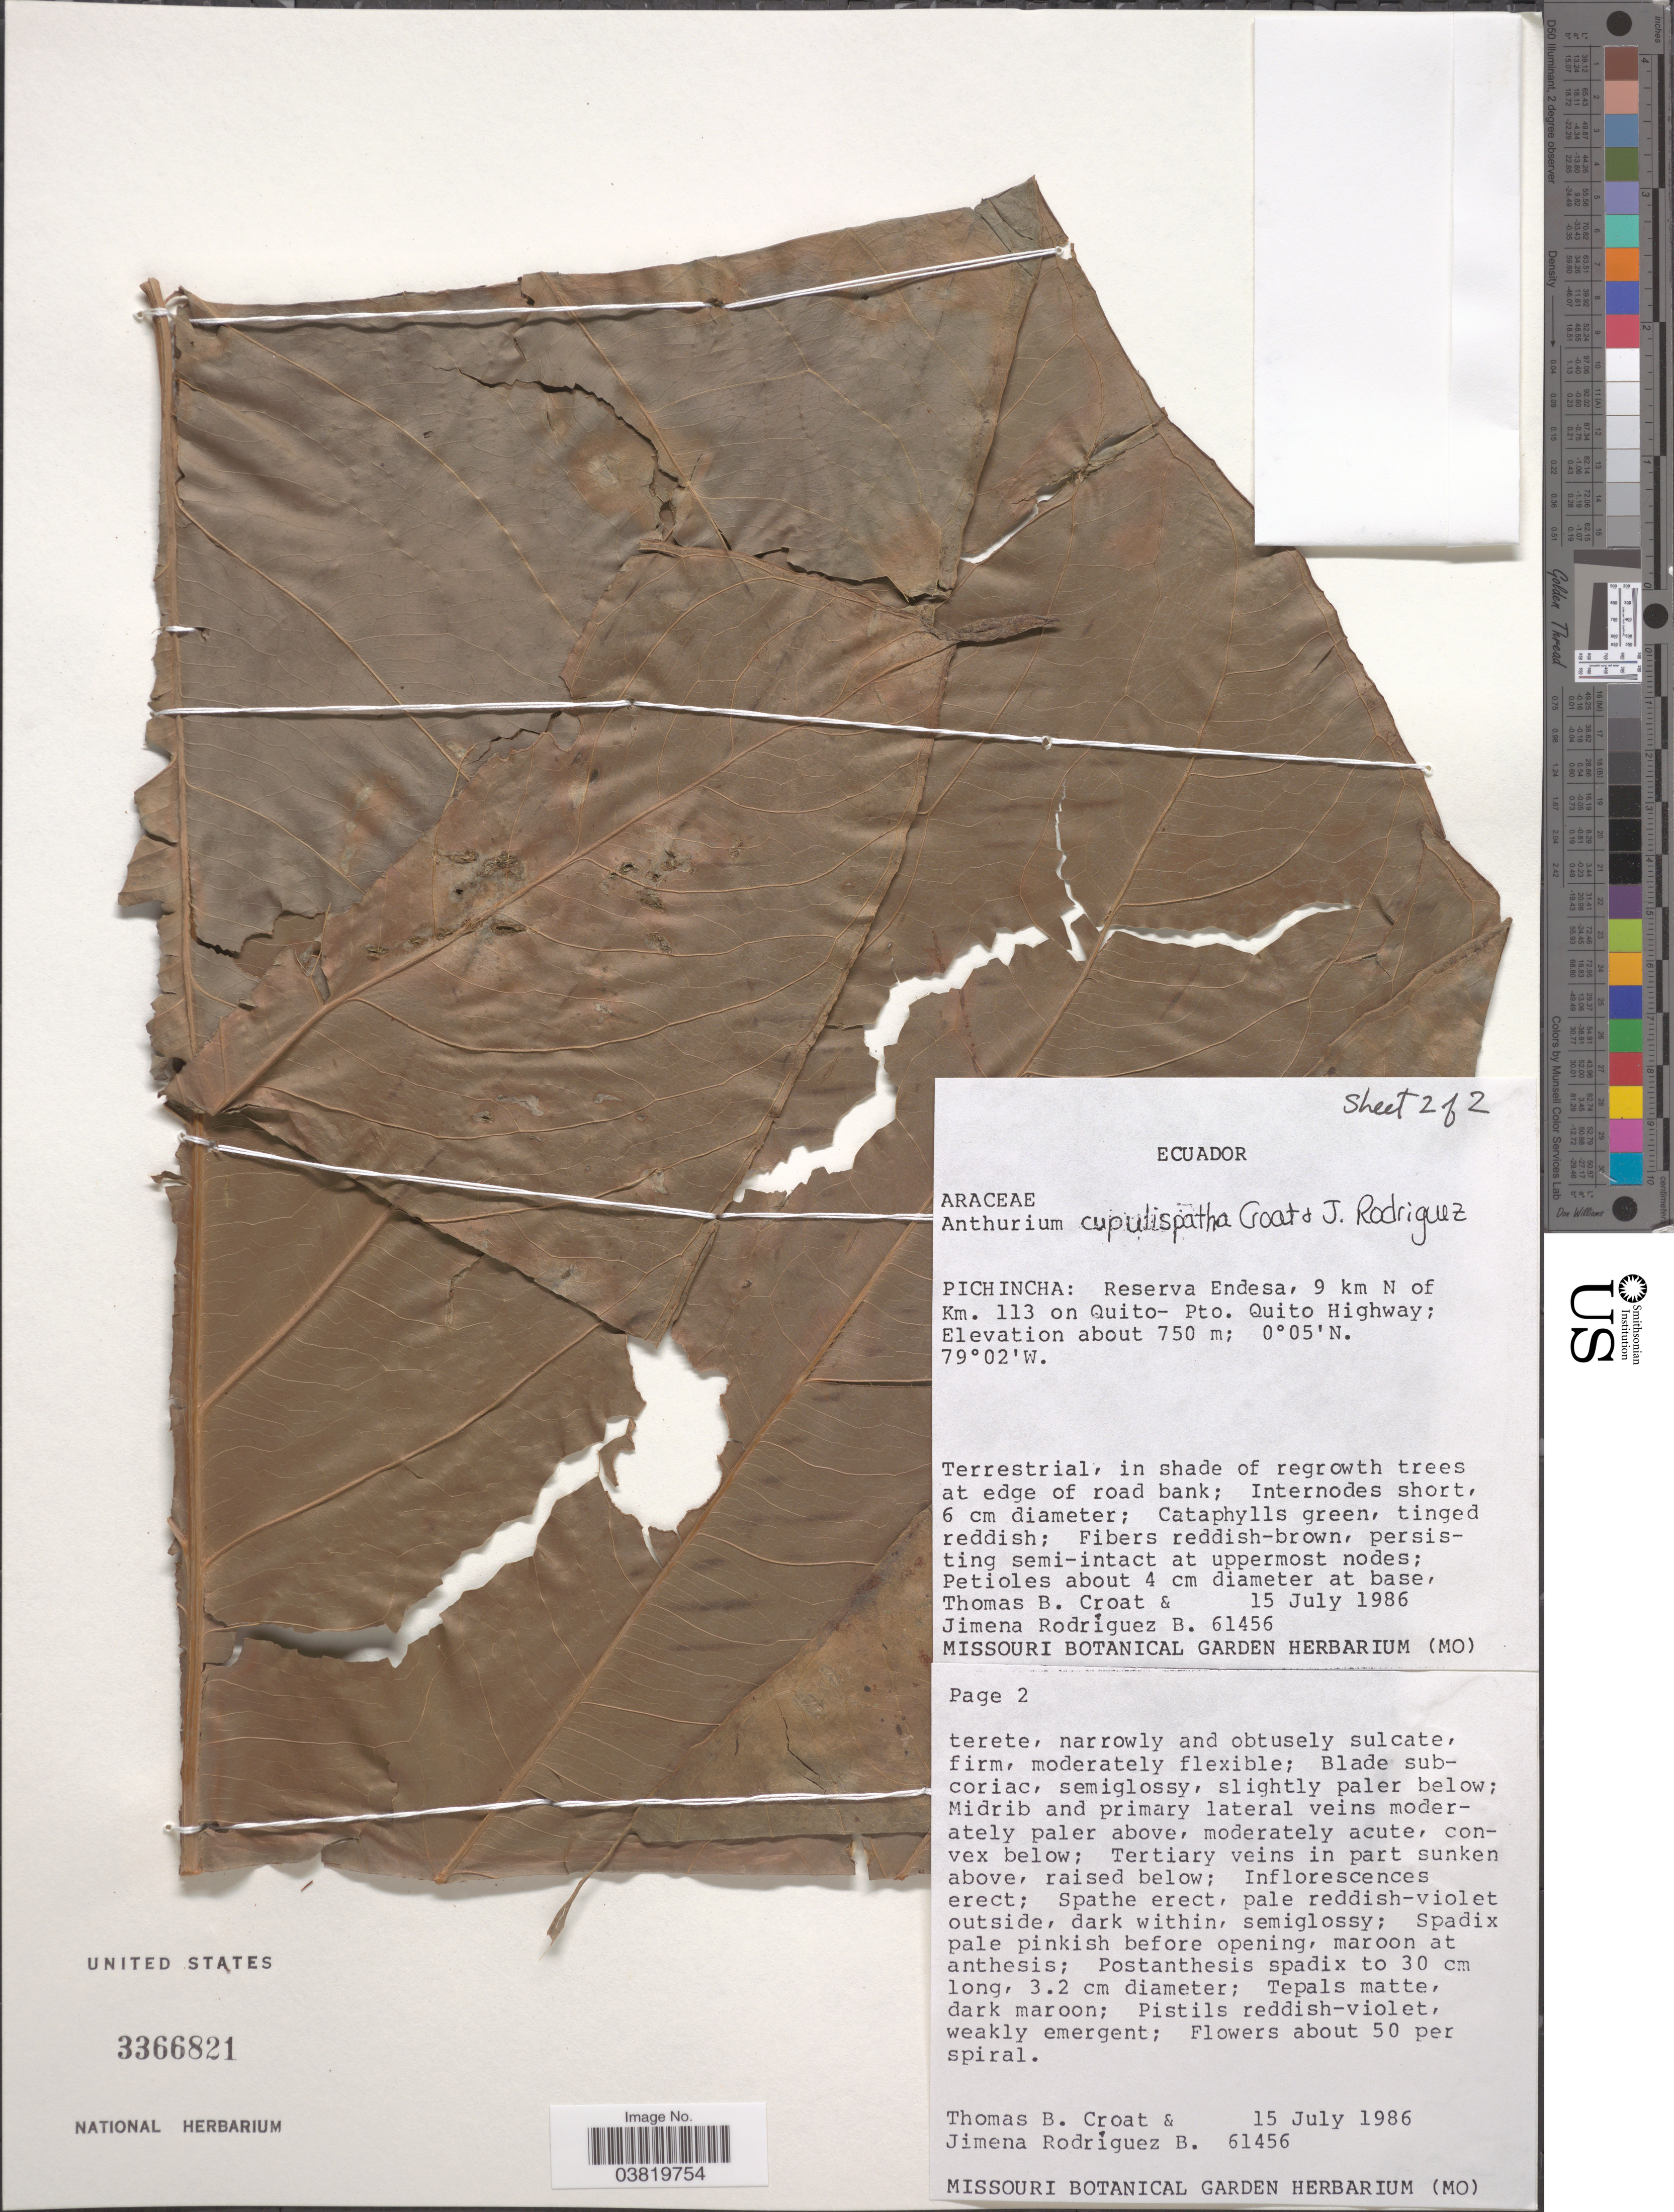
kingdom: Plantae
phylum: Tracheophyta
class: Liliopsida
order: Alismatales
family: Araceae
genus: Anthurium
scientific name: Anthurium cupulispathum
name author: Croat & J. Rodr.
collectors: T. B. Croat & J. Rodriguez B.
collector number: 61456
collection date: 1986-07-15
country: Ecuador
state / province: Pichincha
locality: Reserva Endesa, 9 km N of Km. 113 on Quito-Pto. Quito Highway.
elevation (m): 750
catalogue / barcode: US 3366821